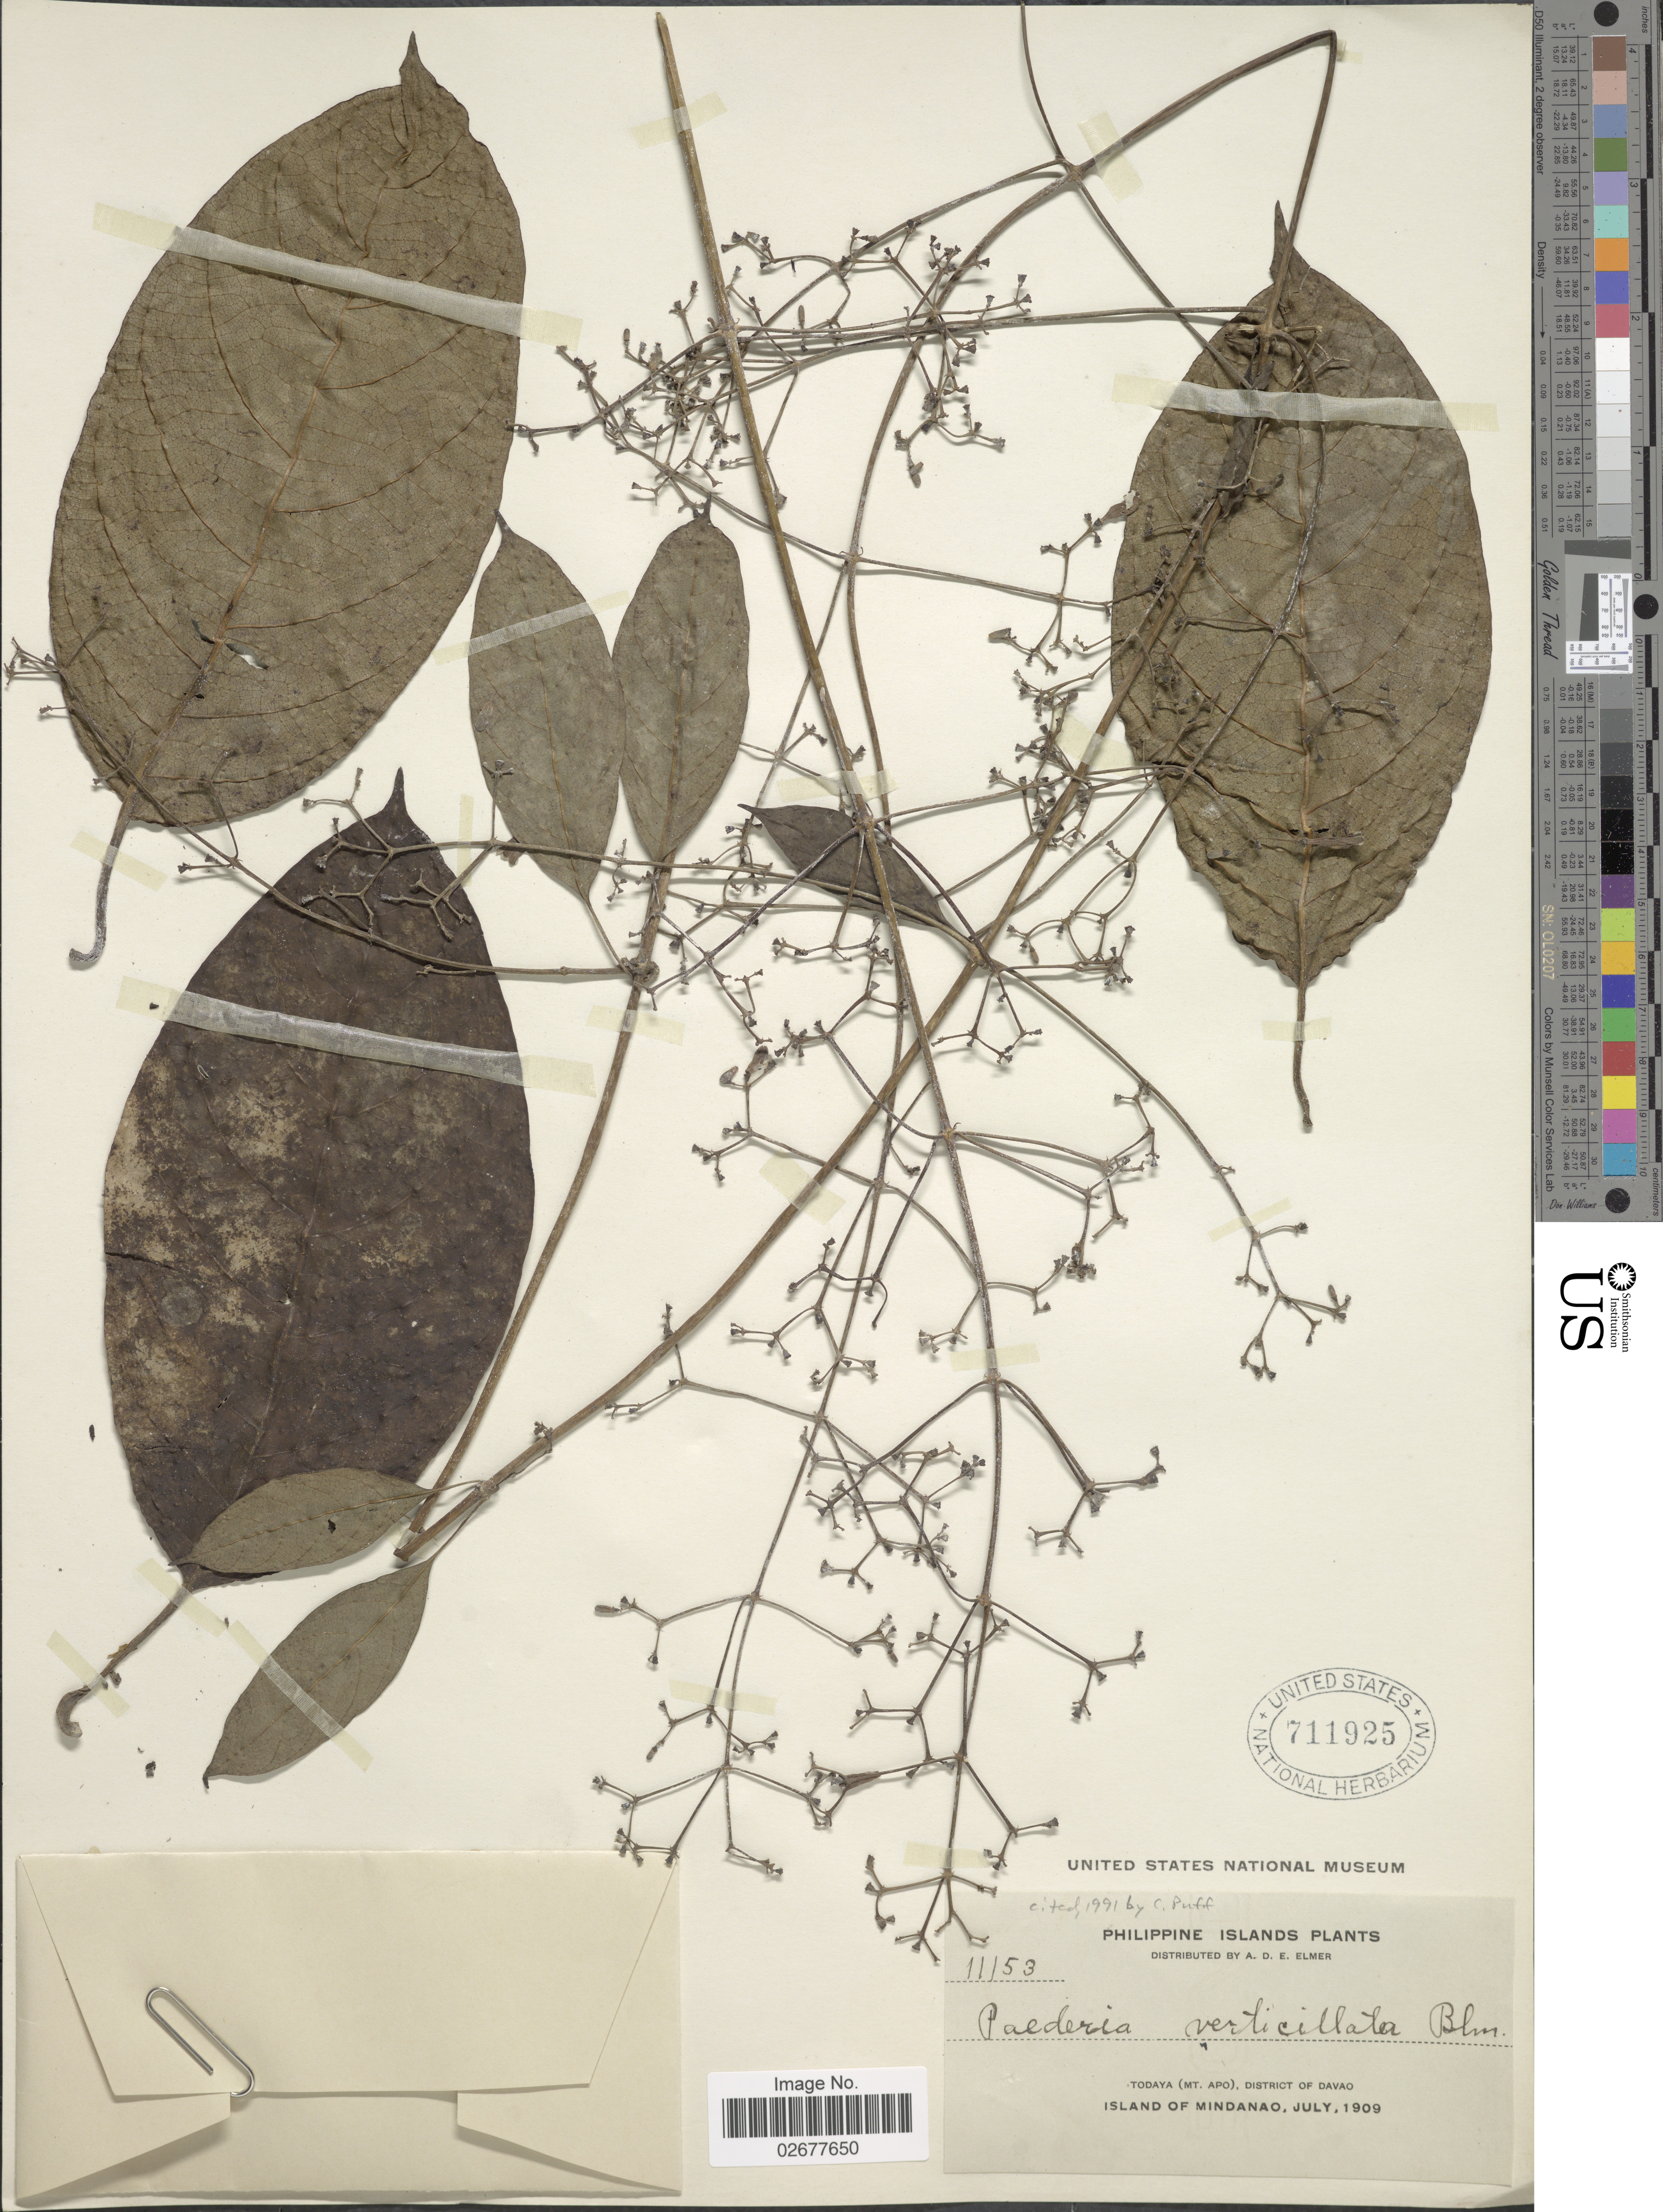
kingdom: Plantae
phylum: Tracheophyta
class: Magnoliopsida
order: Gentianales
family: Rubiaceae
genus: Paederia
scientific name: Paederia verticillata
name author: Blume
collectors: A. D. E. Elmer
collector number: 11153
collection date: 1909-07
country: Philippines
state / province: Davao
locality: Philippine Islands. Todaya (Mt. Apo), District of Davao. Island of Mindanao.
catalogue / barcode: US 711925